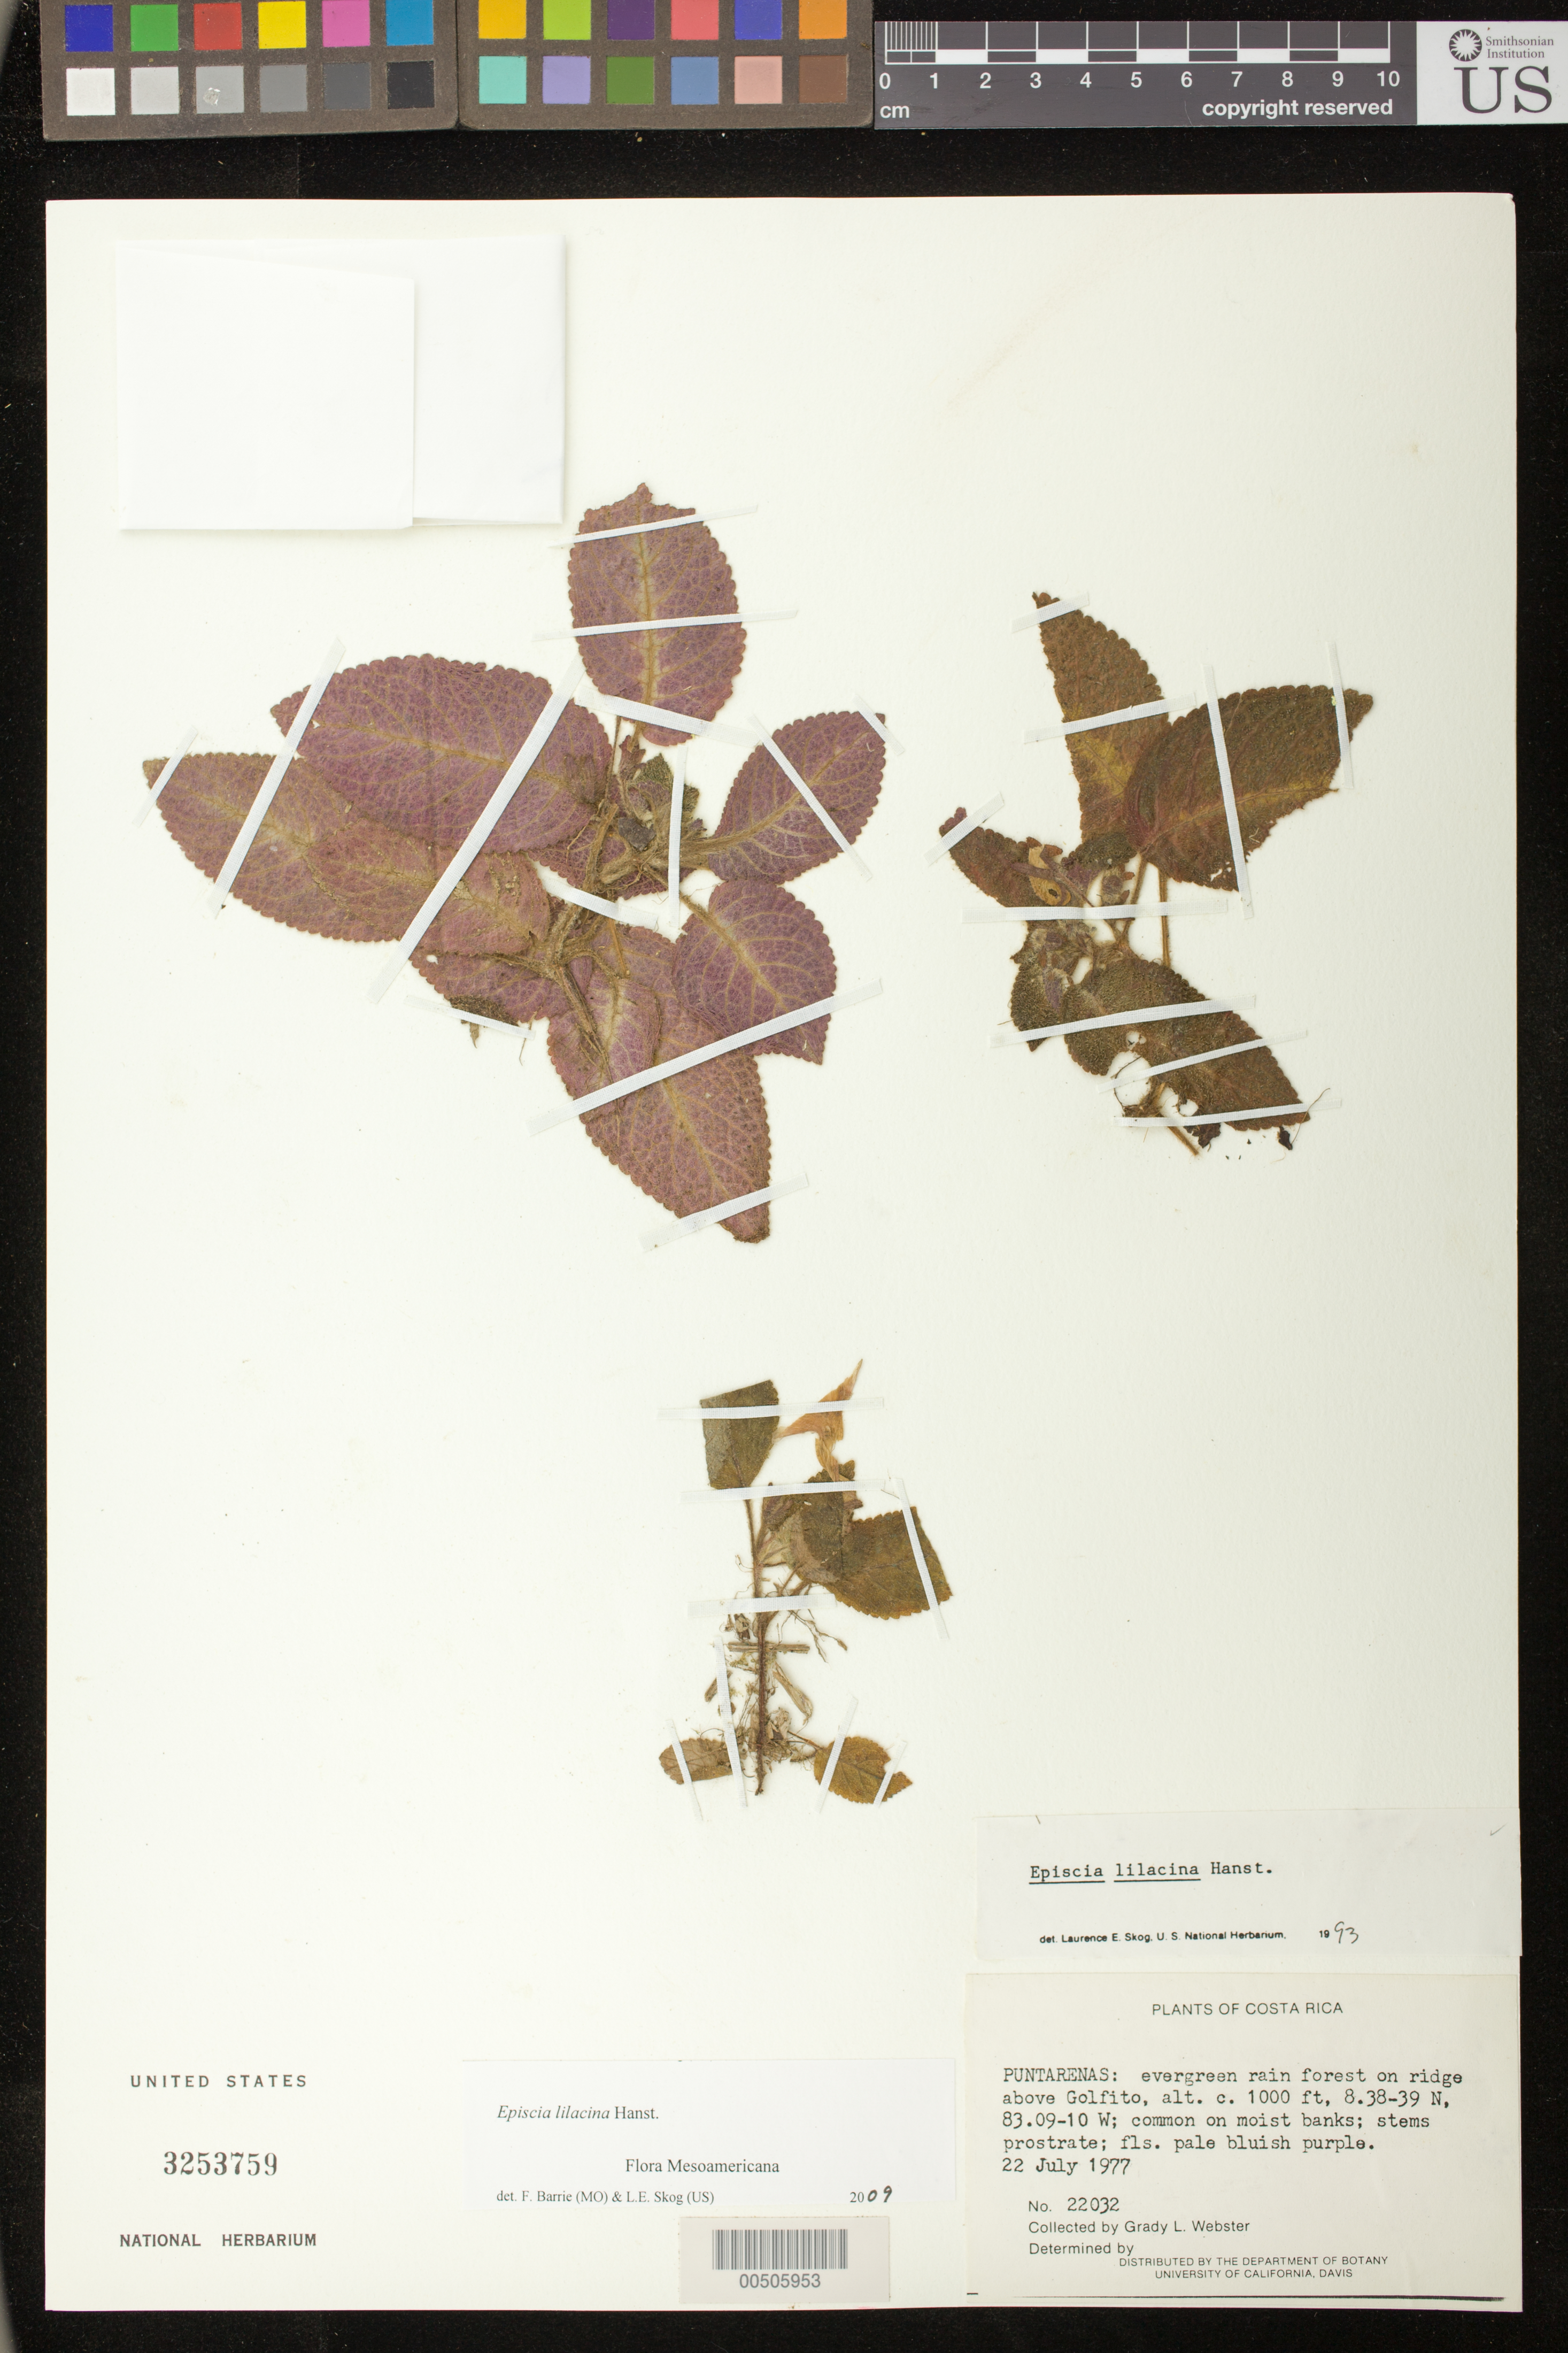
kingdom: Plantae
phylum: Tracheophyta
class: Magnoliopsida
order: Lamiales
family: Gesneriaceae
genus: Episcia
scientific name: Episcia lilacina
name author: Hanst.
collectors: G. L. Webster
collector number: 22032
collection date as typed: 22 Jul 1977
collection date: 1977-07-22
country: Costa Rica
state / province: Puntarenas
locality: Golfito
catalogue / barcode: US 3253759